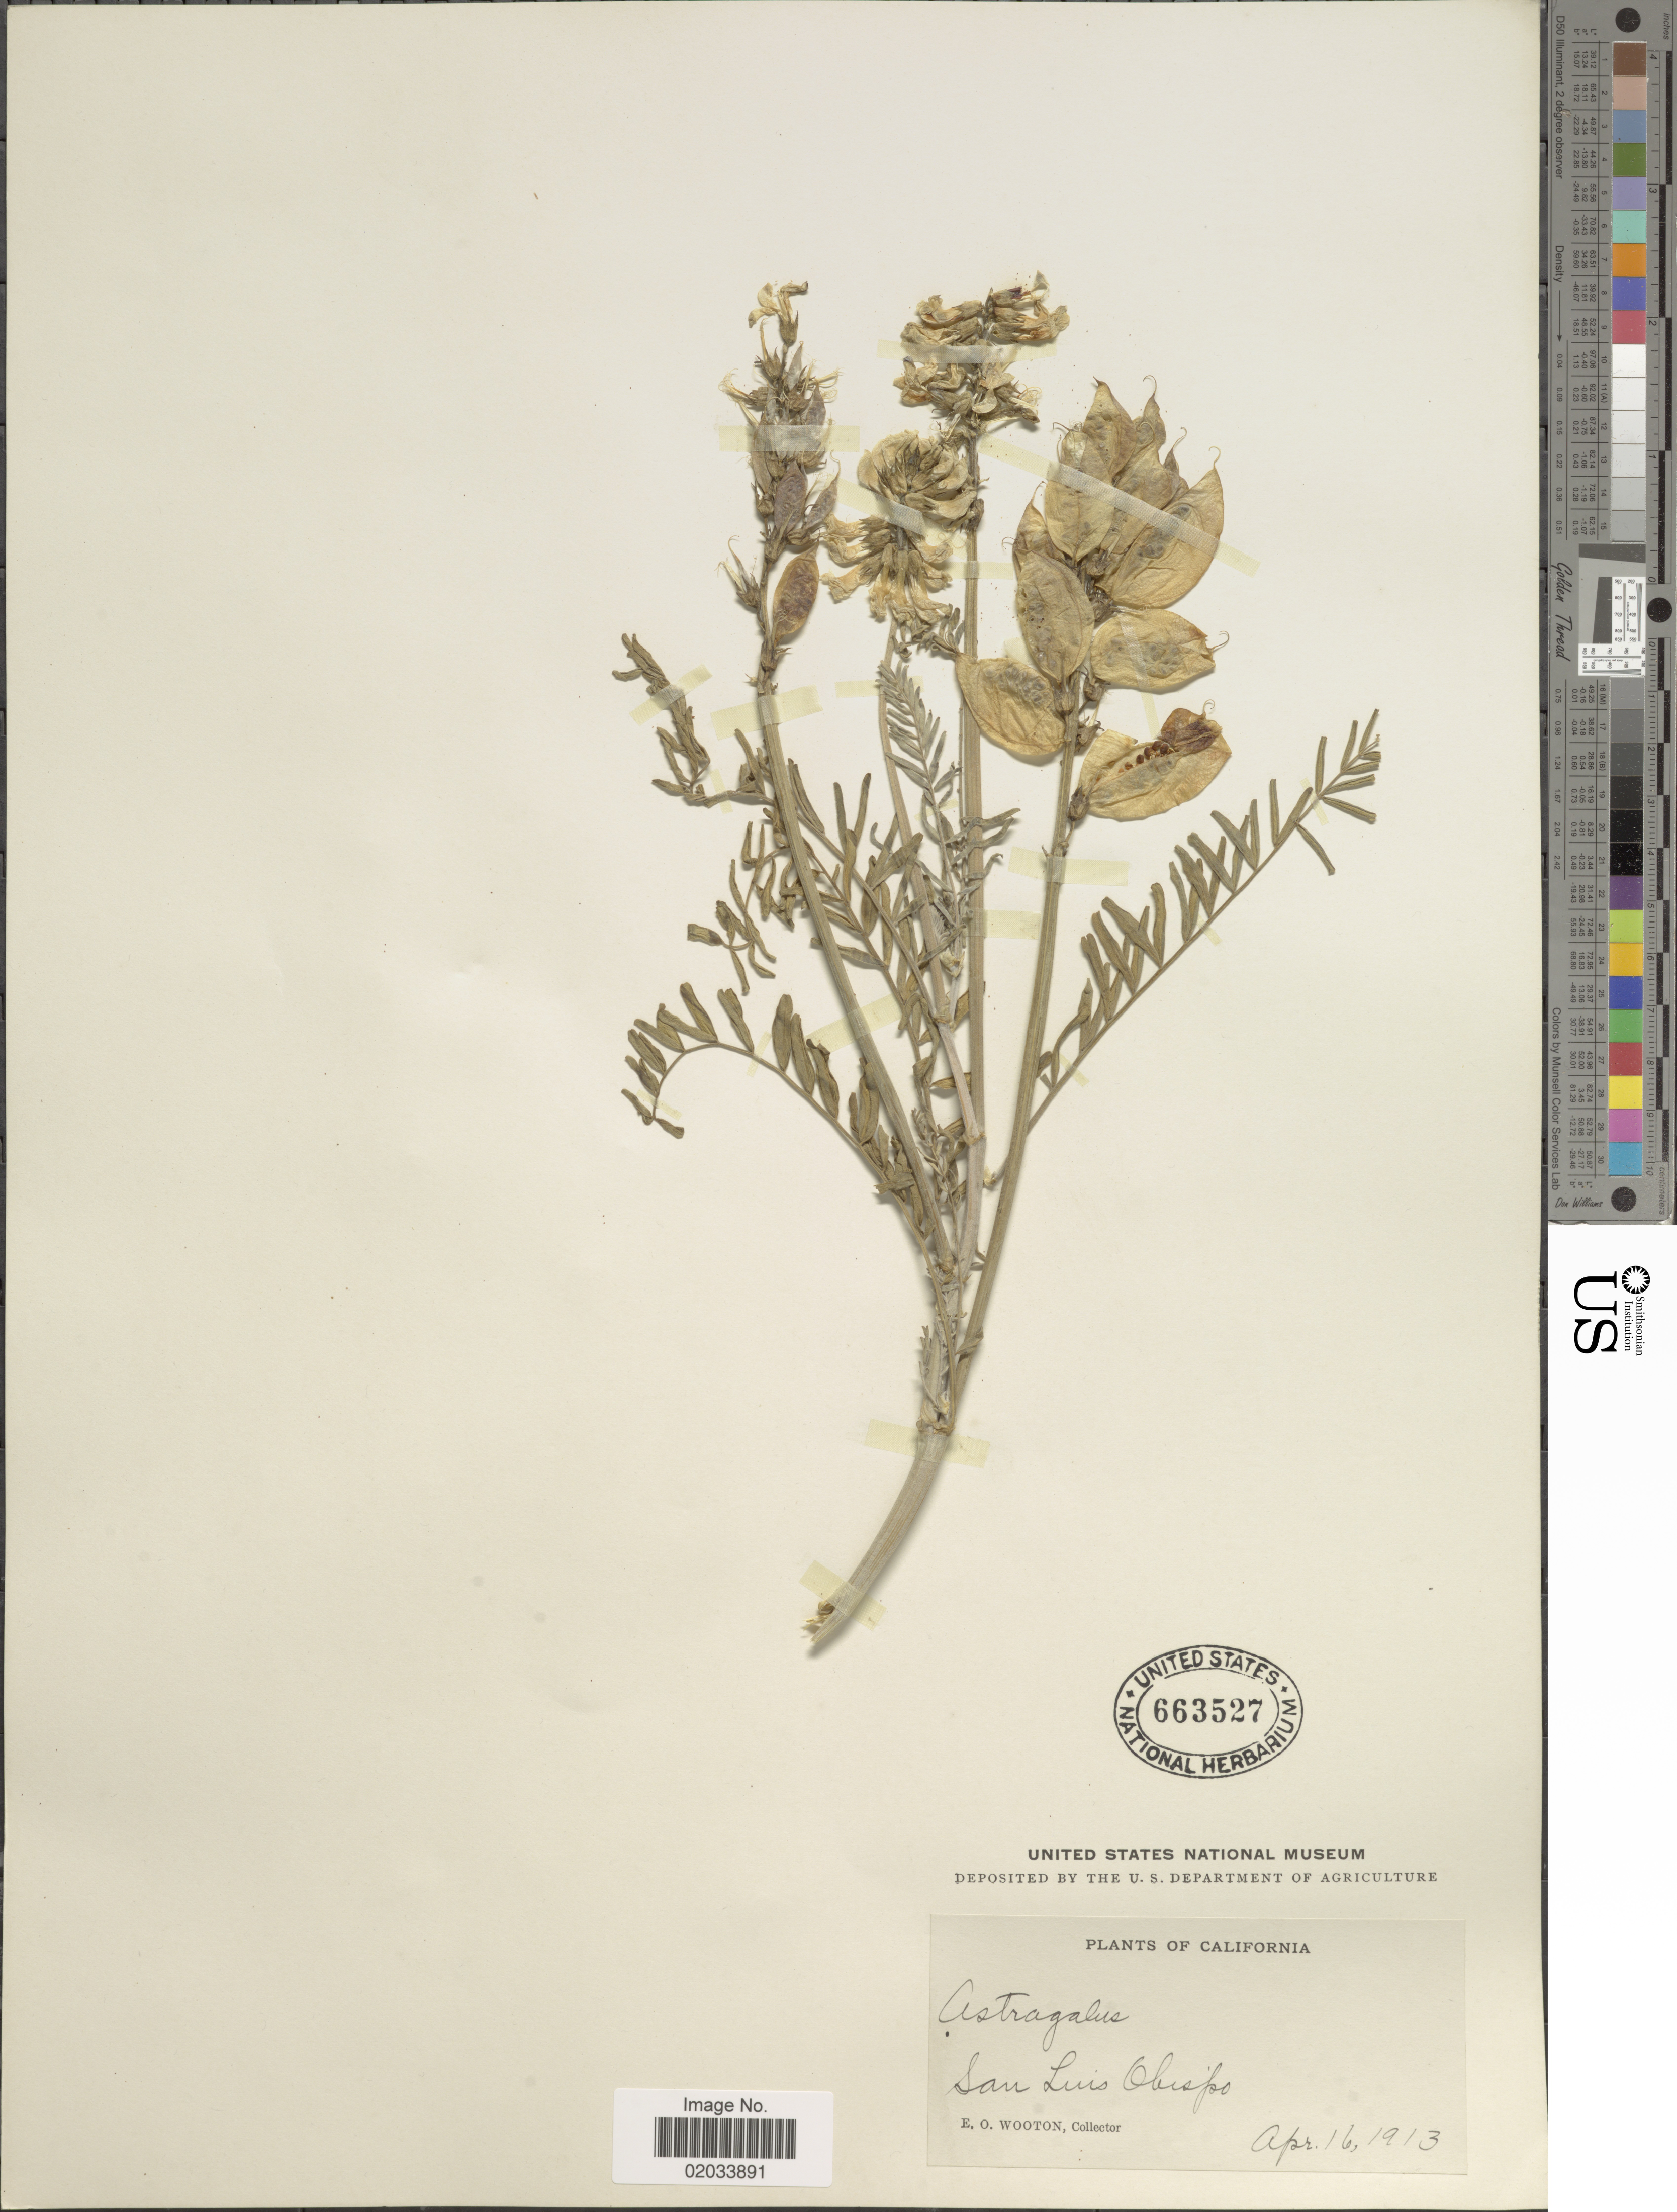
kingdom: Plantae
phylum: Tracheophyta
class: Magnoliopsida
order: Fabales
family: Fabaceae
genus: Astragalus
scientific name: Astragalus pomonensis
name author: M.E. Jones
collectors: E. O. Wooton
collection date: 1913-04-16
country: United States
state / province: California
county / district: San Luis Obispo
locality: San Luis Obispo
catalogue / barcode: US 663527